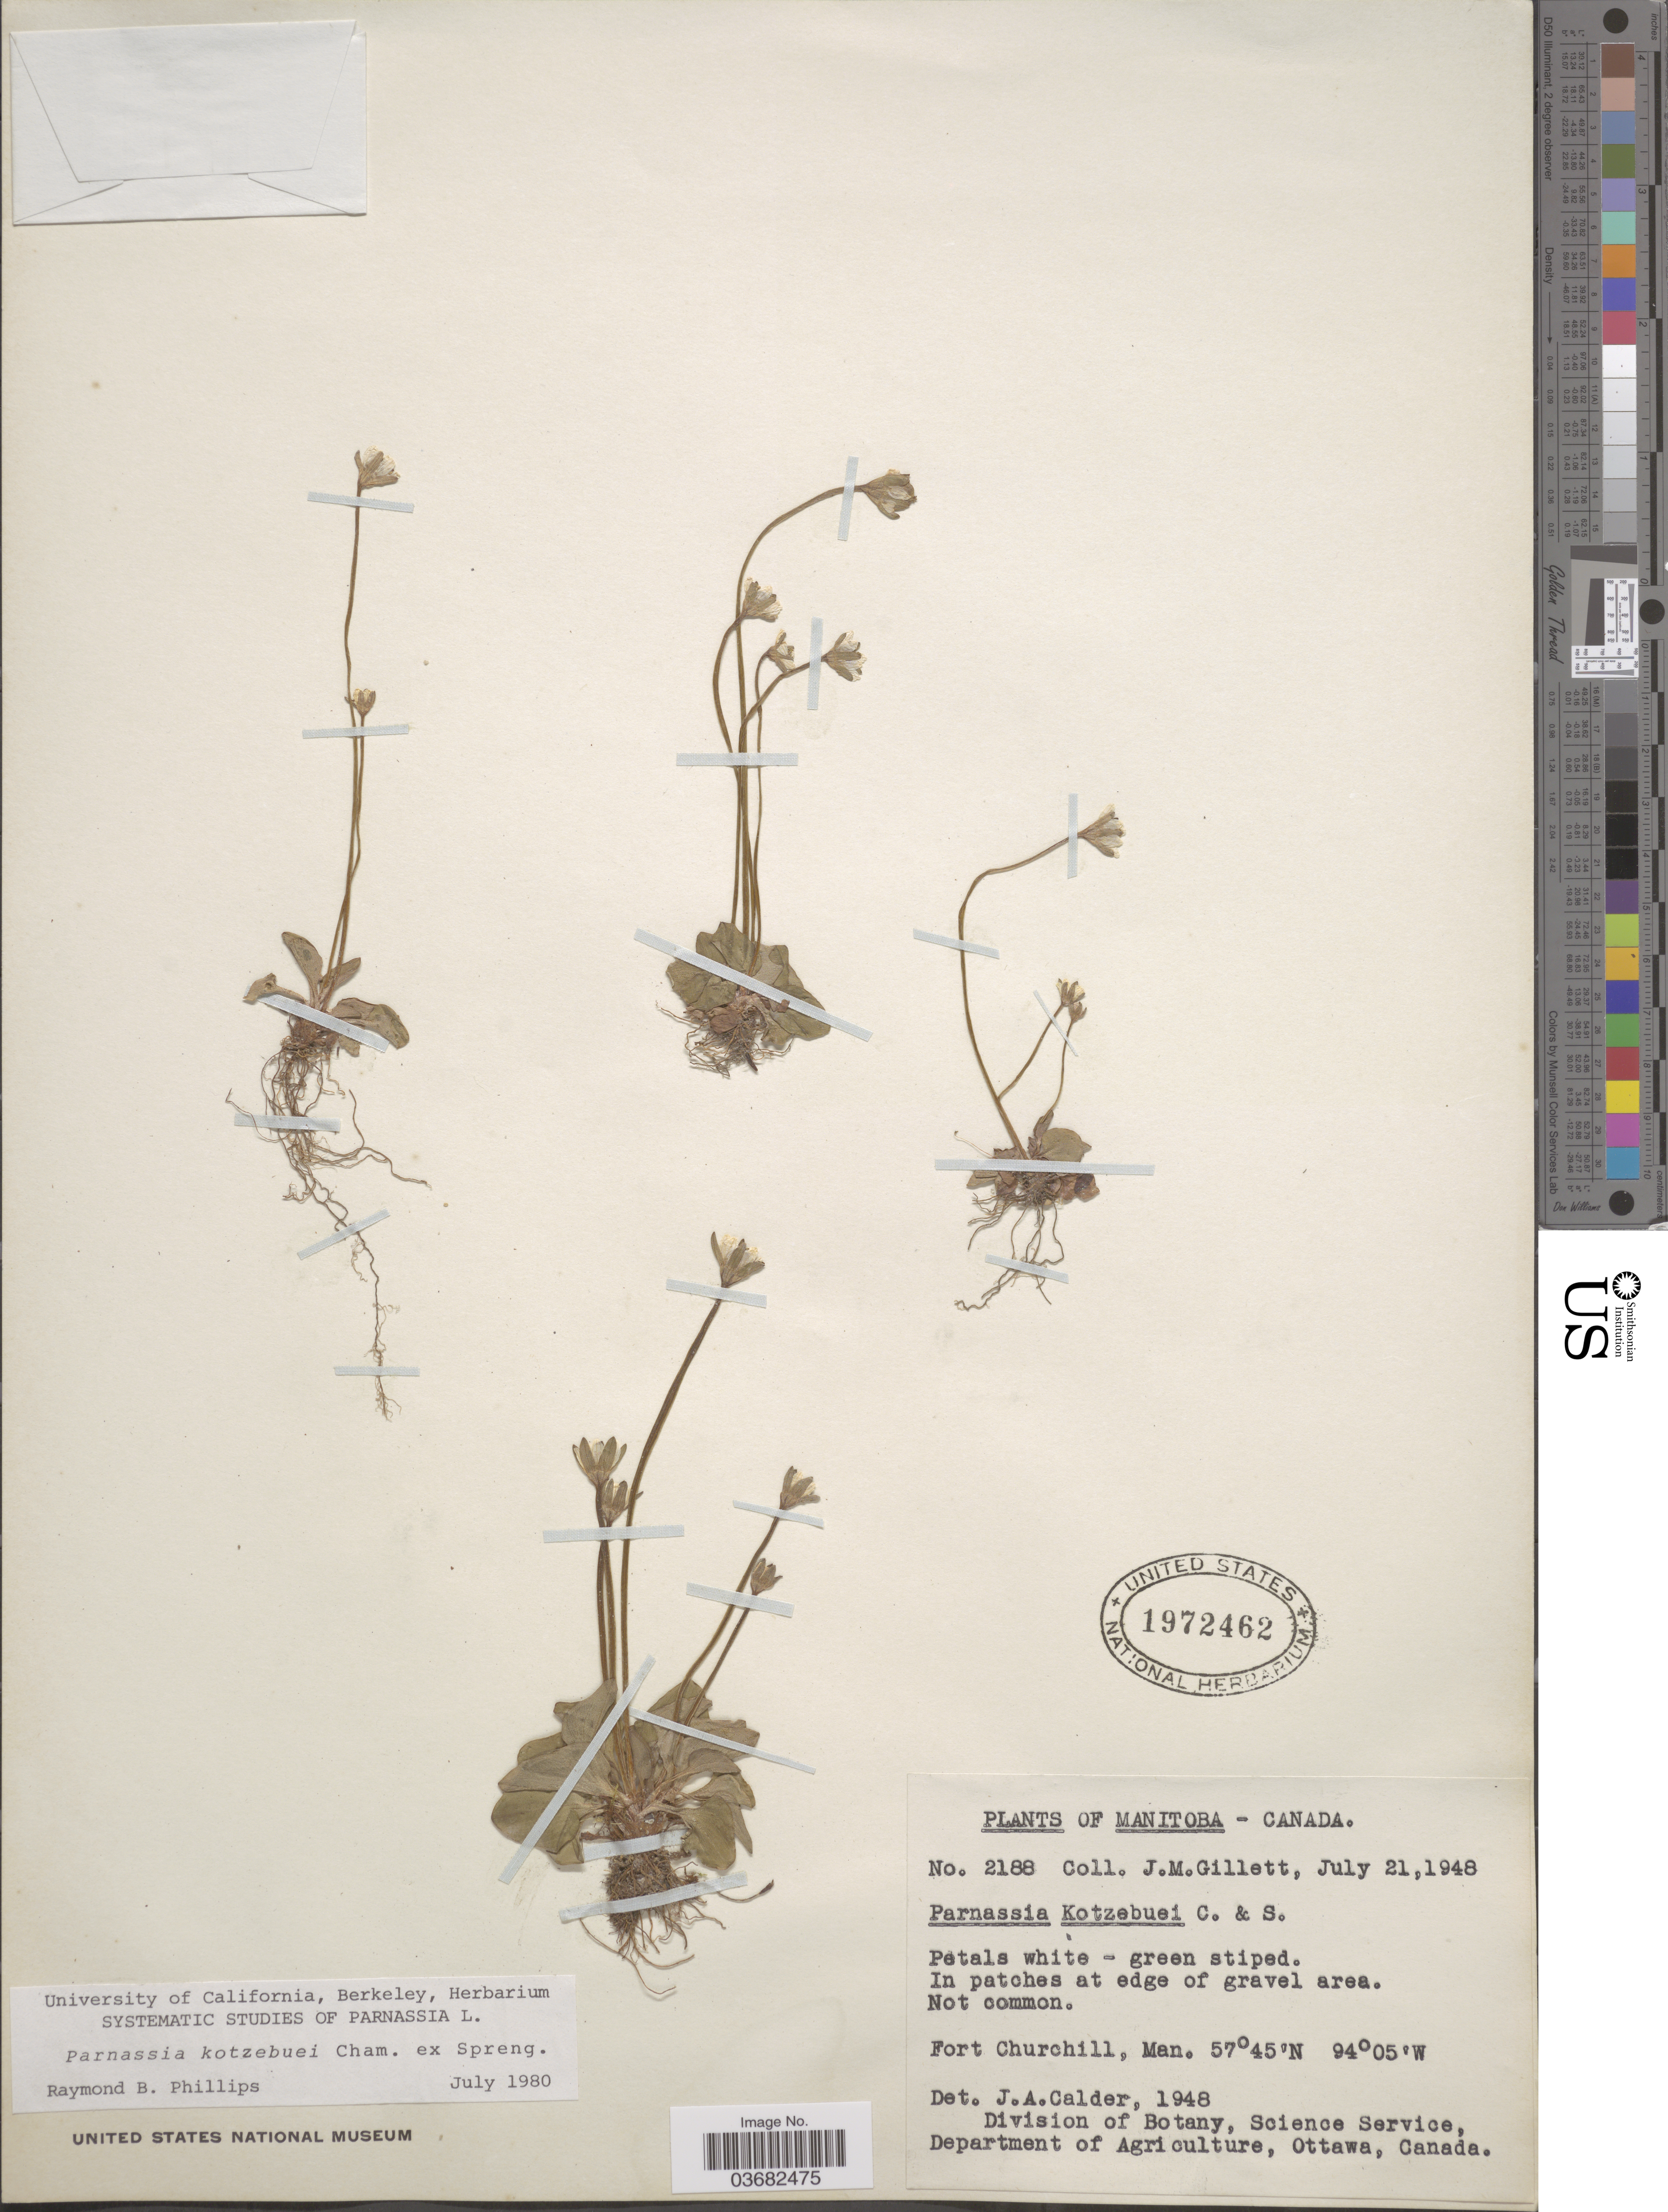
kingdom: Plantae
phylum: Tracheophyta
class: Magnoliopsida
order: Celastrales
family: Parnassiaceae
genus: Parnassia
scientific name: Parnassia kotzebuei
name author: Cham. ex Spreng.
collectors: J. M. Gillett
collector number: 2188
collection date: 1948-07-21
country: Canada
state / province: Manitoba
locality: Fort Churchill.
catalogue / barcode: US 1972462